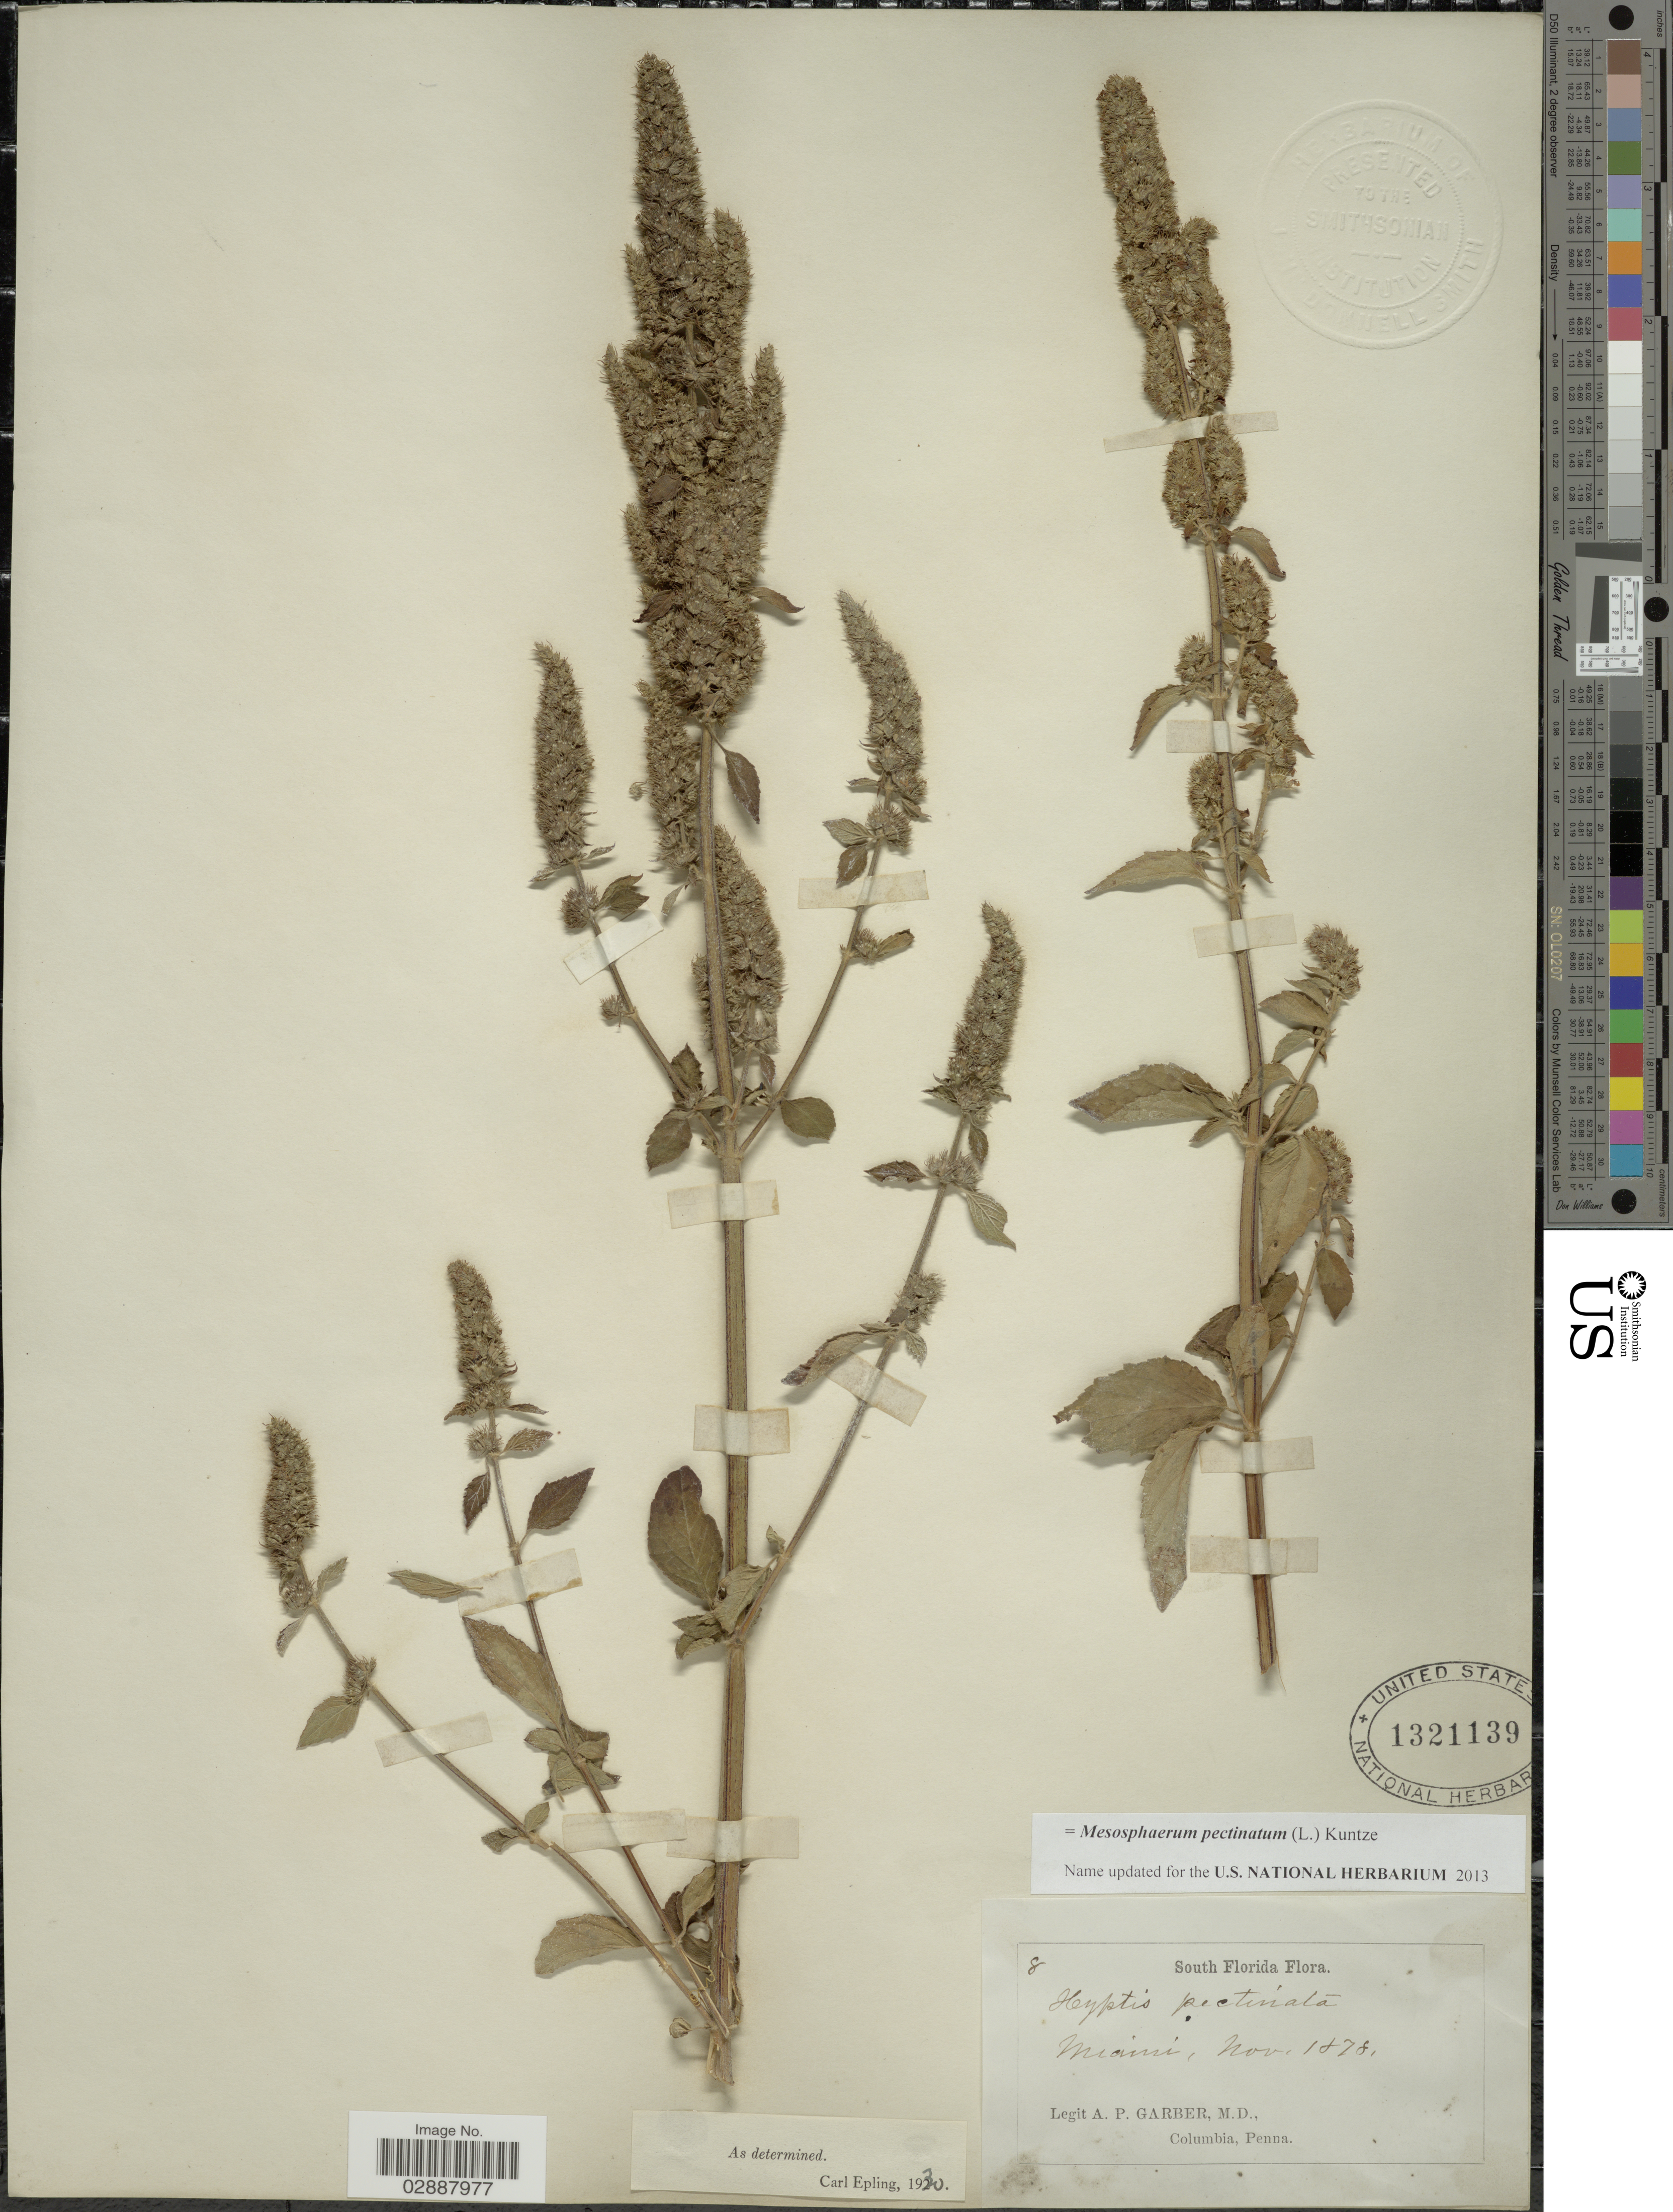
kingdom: Plantae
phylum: Tracheophyta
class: Magnoliopsida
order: Lamiales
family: Lamiaceae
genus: Mesosphaerum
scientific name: Mesosphaerum pectinatum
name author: (L.) Kuntze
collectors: A. P. Garber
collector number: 8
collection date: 1878-11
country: United States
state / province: Florida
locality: South Florida, Miami.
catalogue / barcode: US 1321139